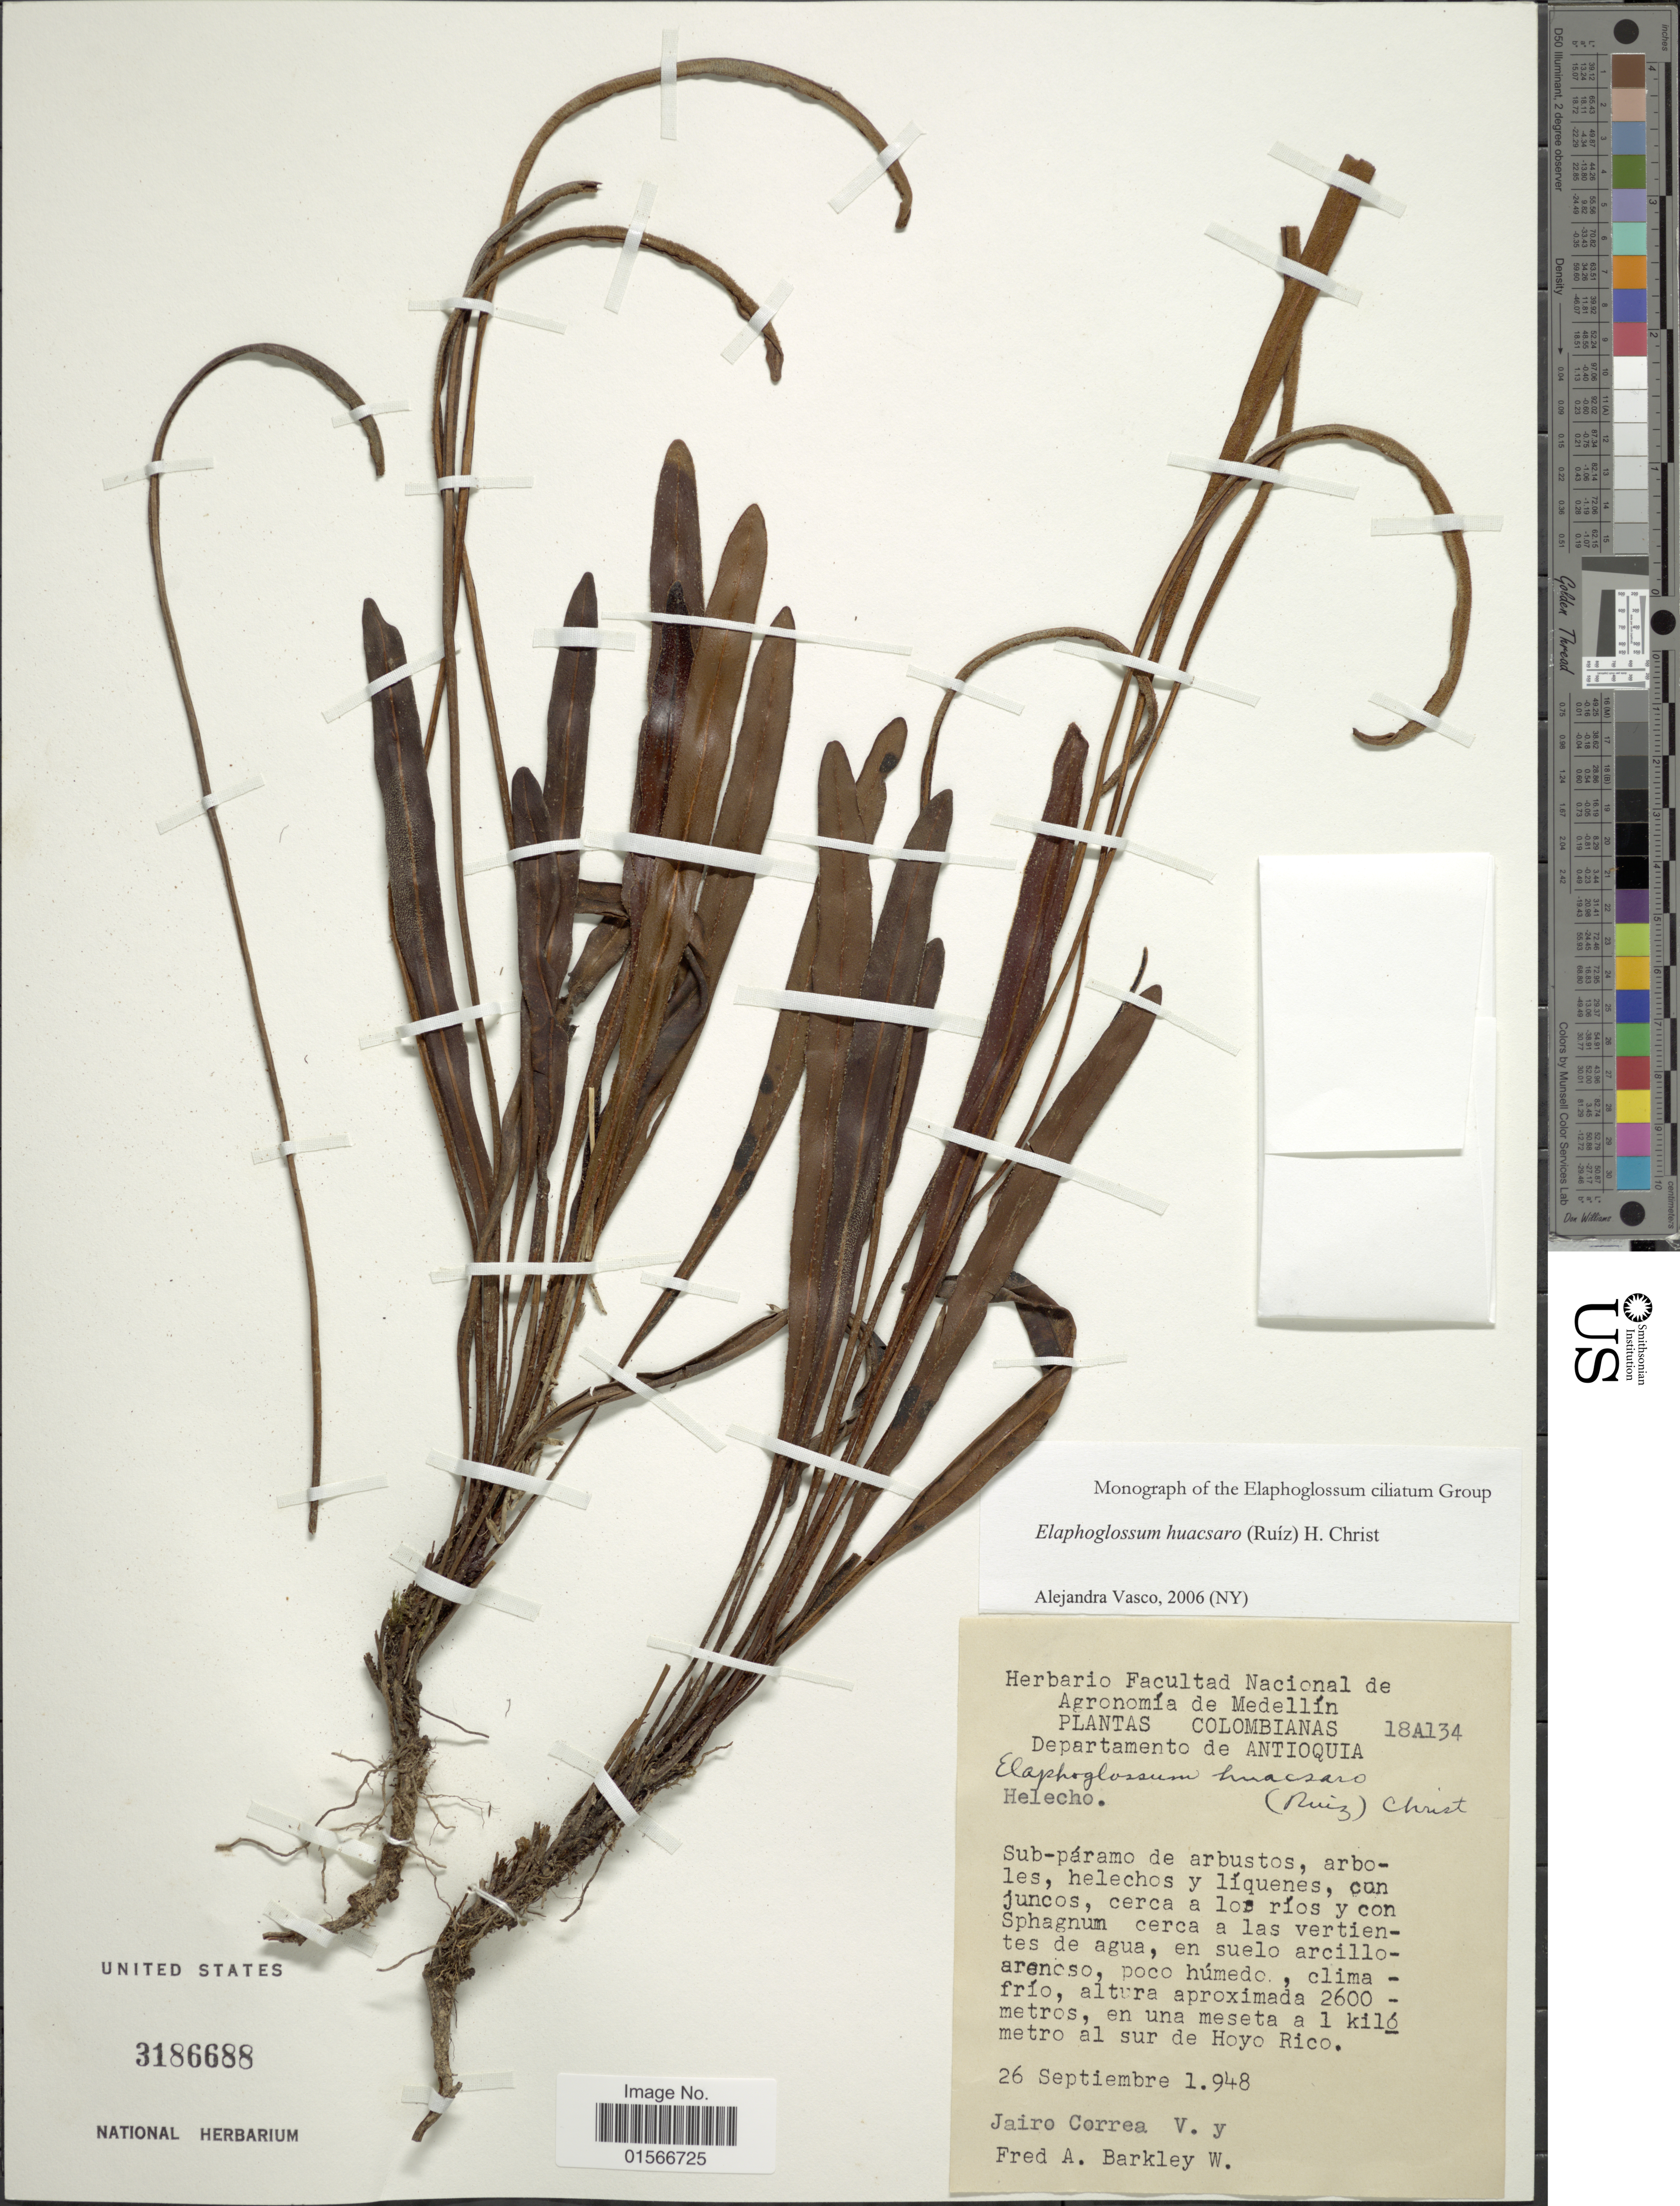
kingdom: Plantae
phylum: Tracheophyta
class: Polypodiopsida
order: Polypodiales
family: Dryopteridaceae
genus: Elaphoglossum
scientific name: Elaphoglossum huacsaro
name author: (Ruiz) Christ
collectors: J. Correa & F. A. Barkley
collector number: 18A134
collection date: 1948-09-26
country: Colombia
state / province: Antioquia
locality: Departamento de Antioquia, en una meseta a 1 kilometro al sur de Hoyo Rico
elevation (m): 2600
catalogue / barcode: US 3186688